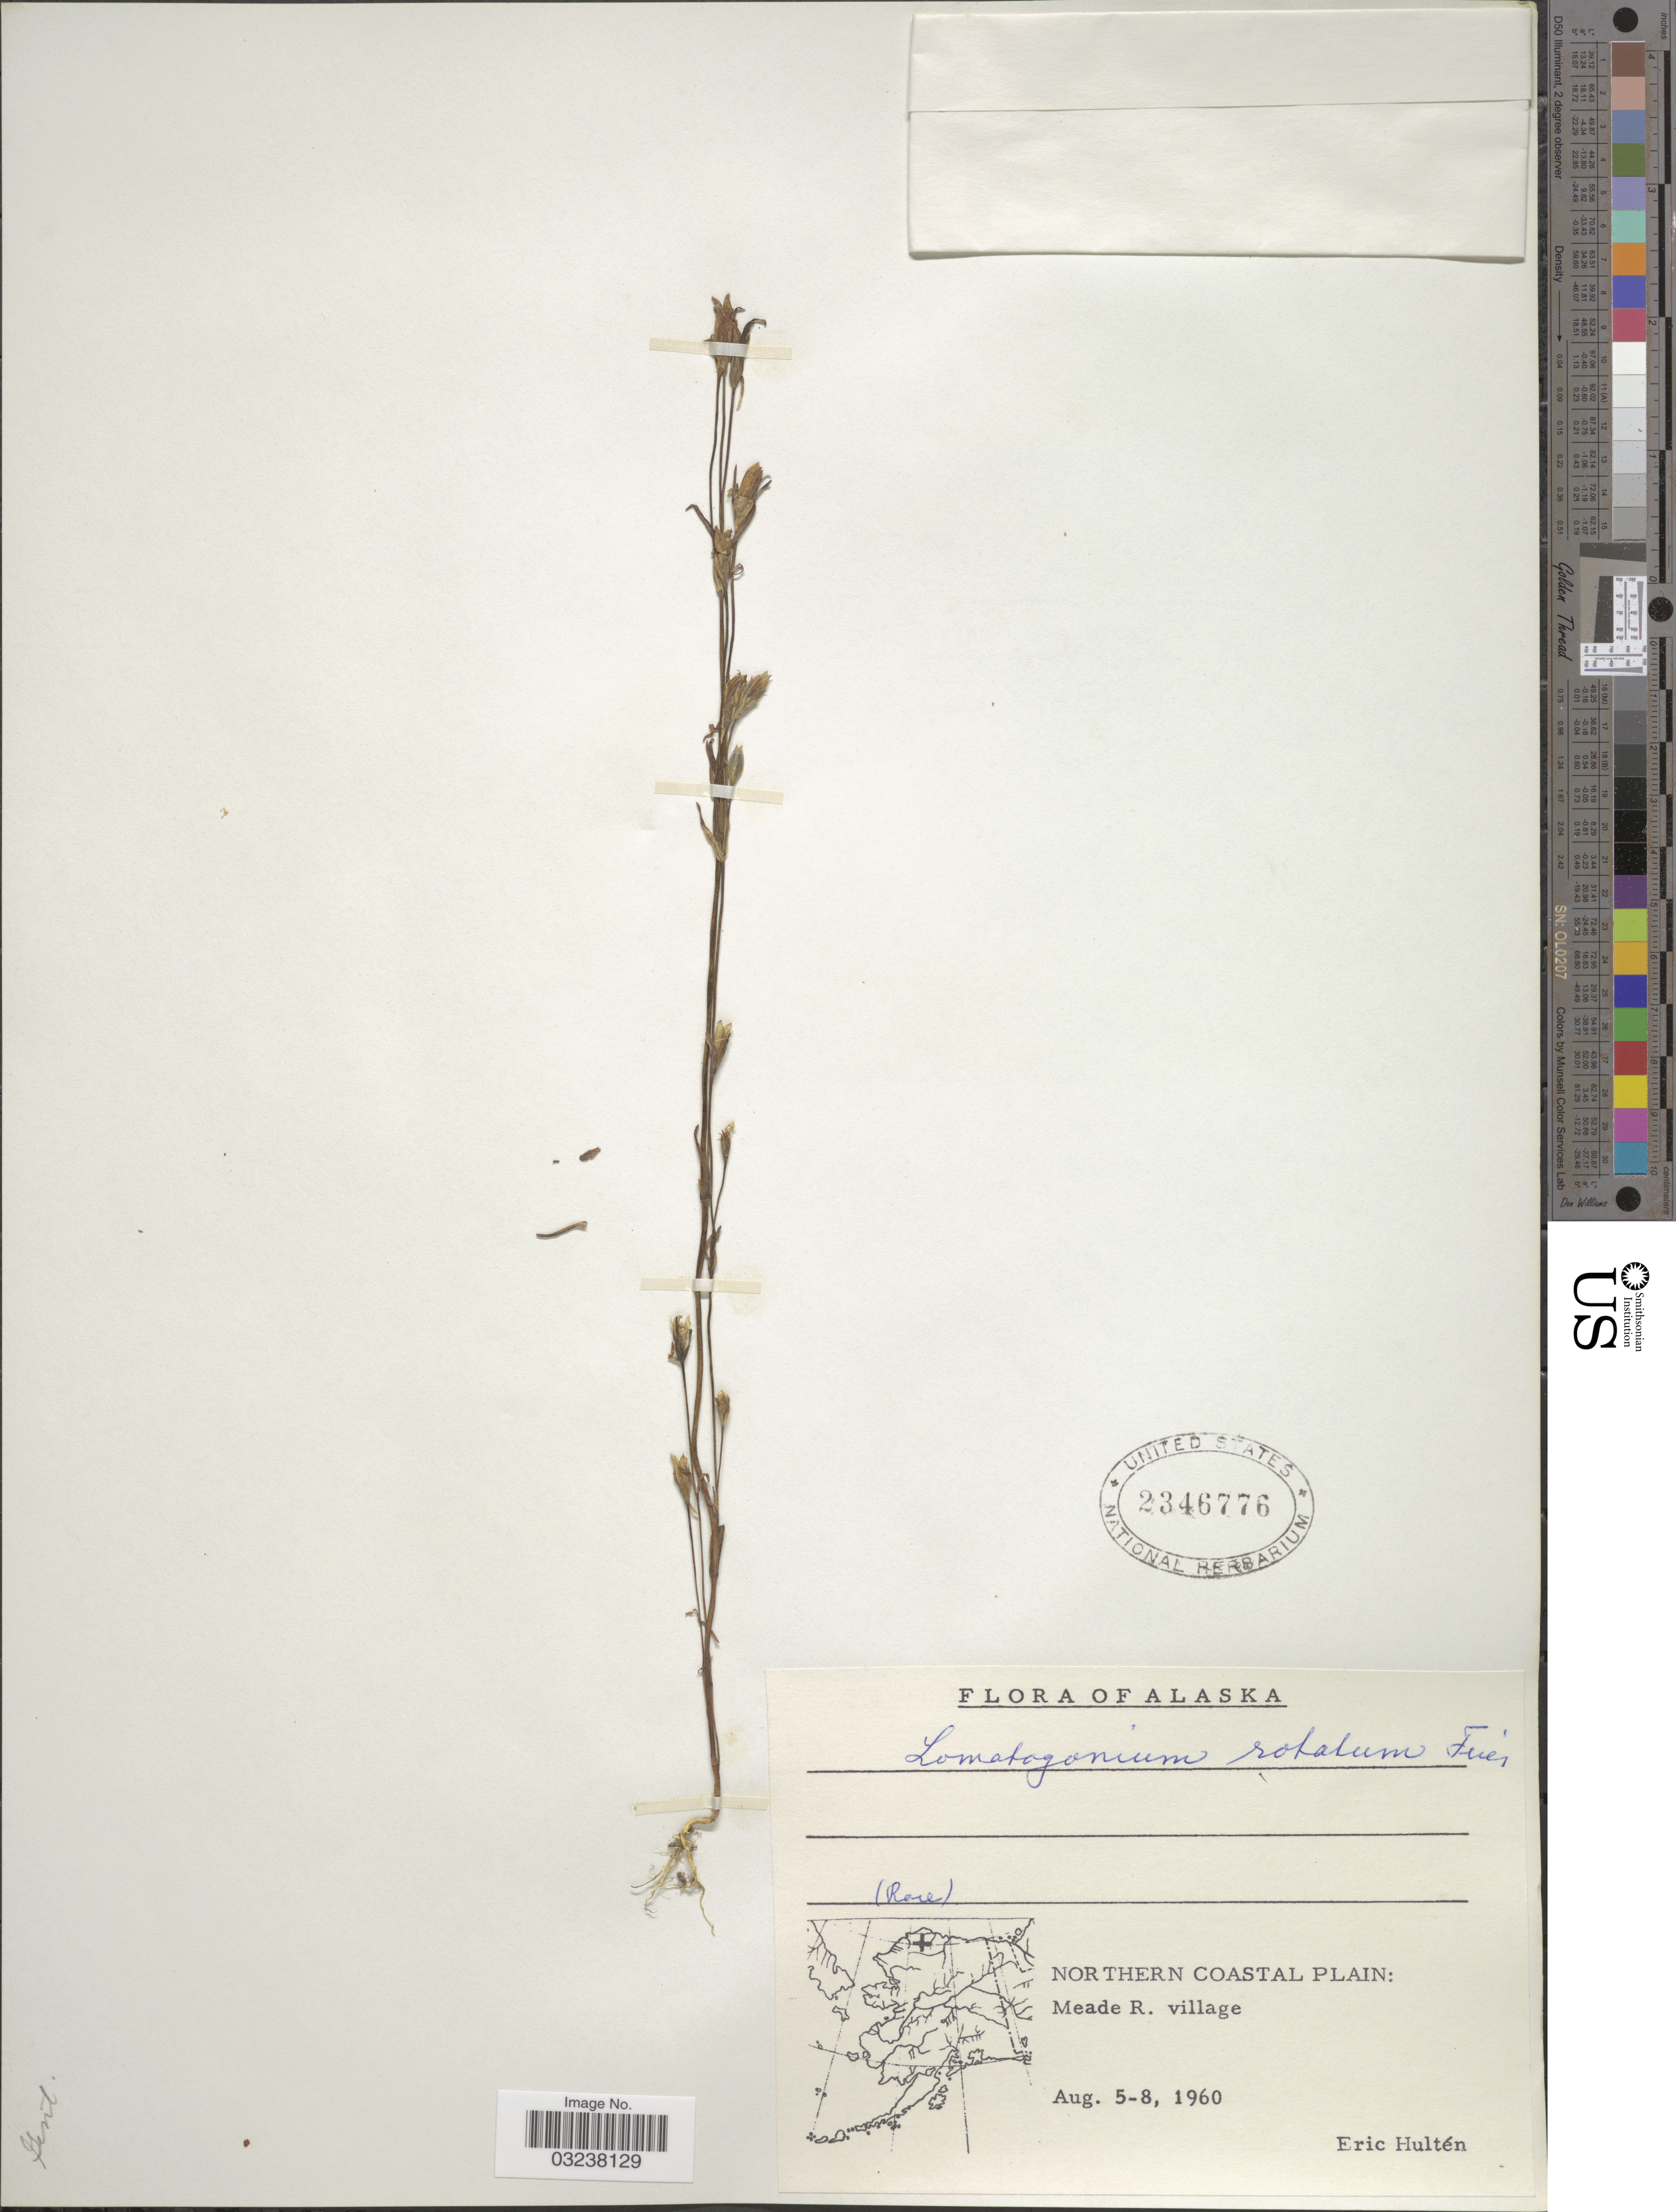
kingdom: Plantae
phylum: Tracheophyta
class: Magnoliopsida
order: Gentianales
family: Gentianaceae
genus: Lomatogonium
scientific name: Lomatogonium rotatum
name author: (L.) Fr.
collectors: E. G. Hultén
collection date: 1960-08-05/1960-08-08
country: United States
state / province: Alaska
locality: Northern Coastal Plain: Meade R. village.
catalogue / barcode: US 2346776